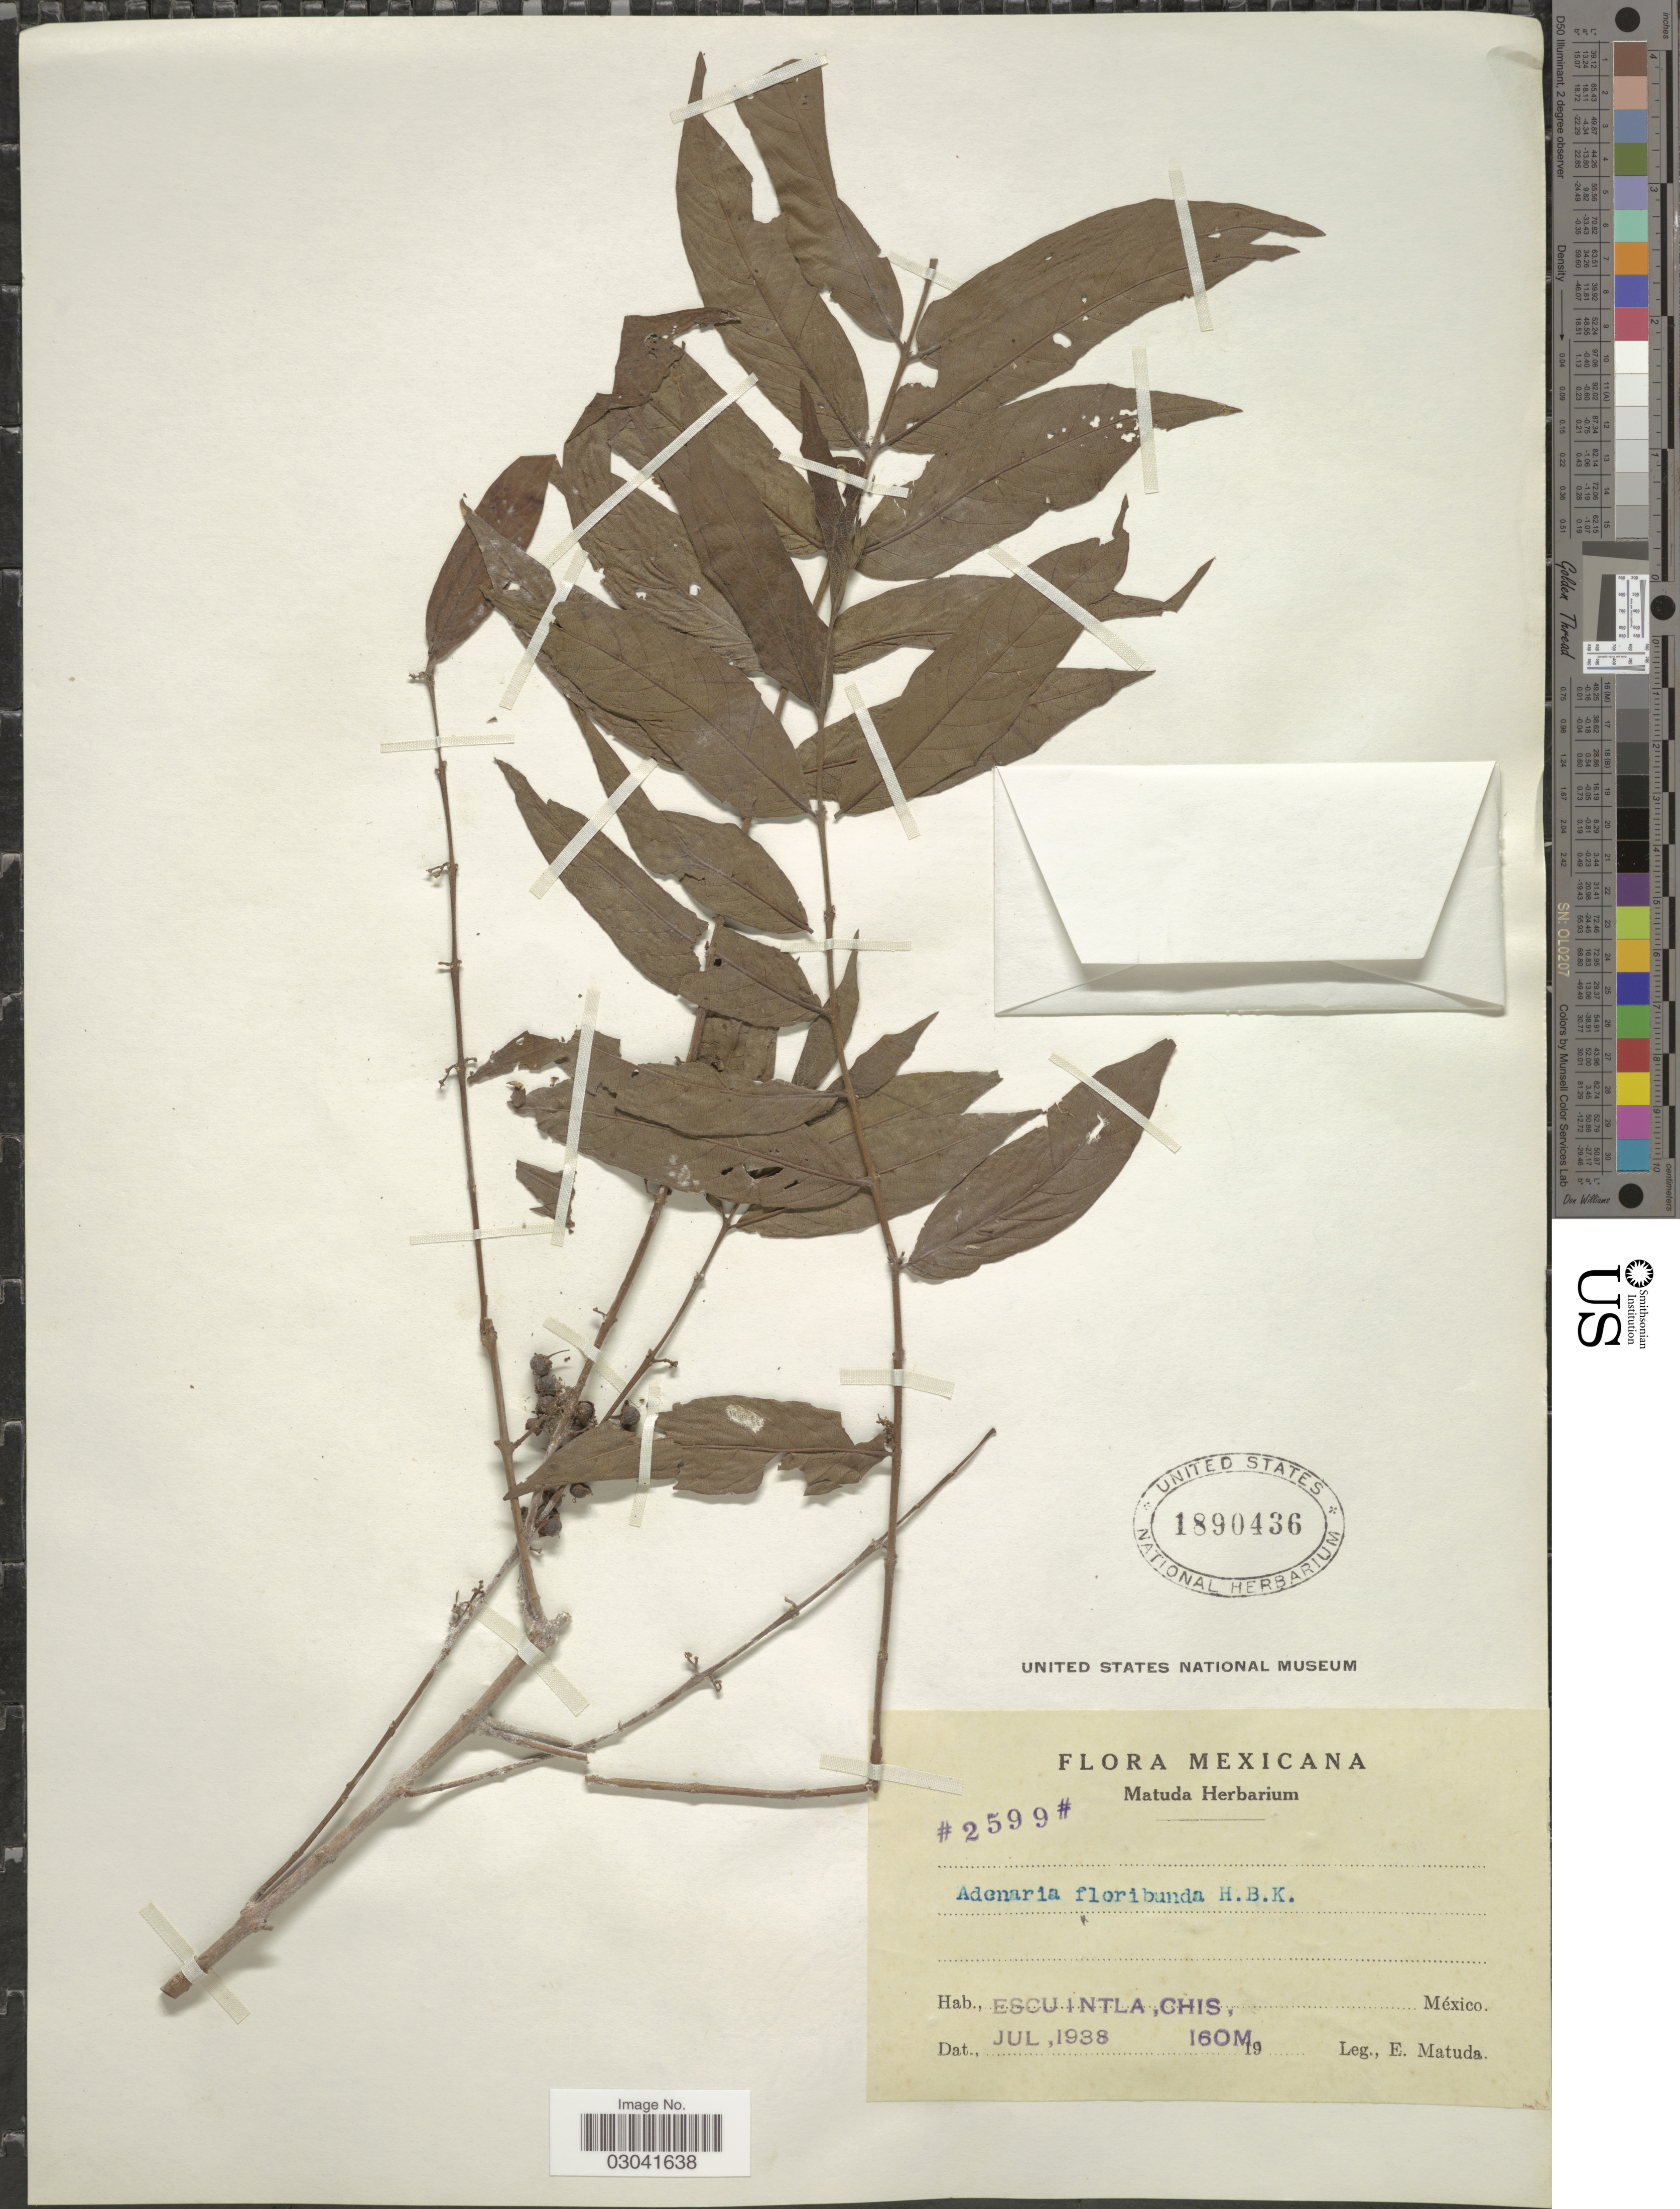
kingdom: Plantae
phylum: Tracheophyta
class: Magnoliopsida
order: Myrtales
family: Lythraceae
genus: Adenaria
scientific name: Adenaria floribunda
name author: Kunth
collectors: E. Matuda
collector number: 2599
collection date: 1938-07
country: Mexico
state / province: Chiapas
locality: Escuintla.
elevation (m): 160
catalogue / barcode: US 1890436